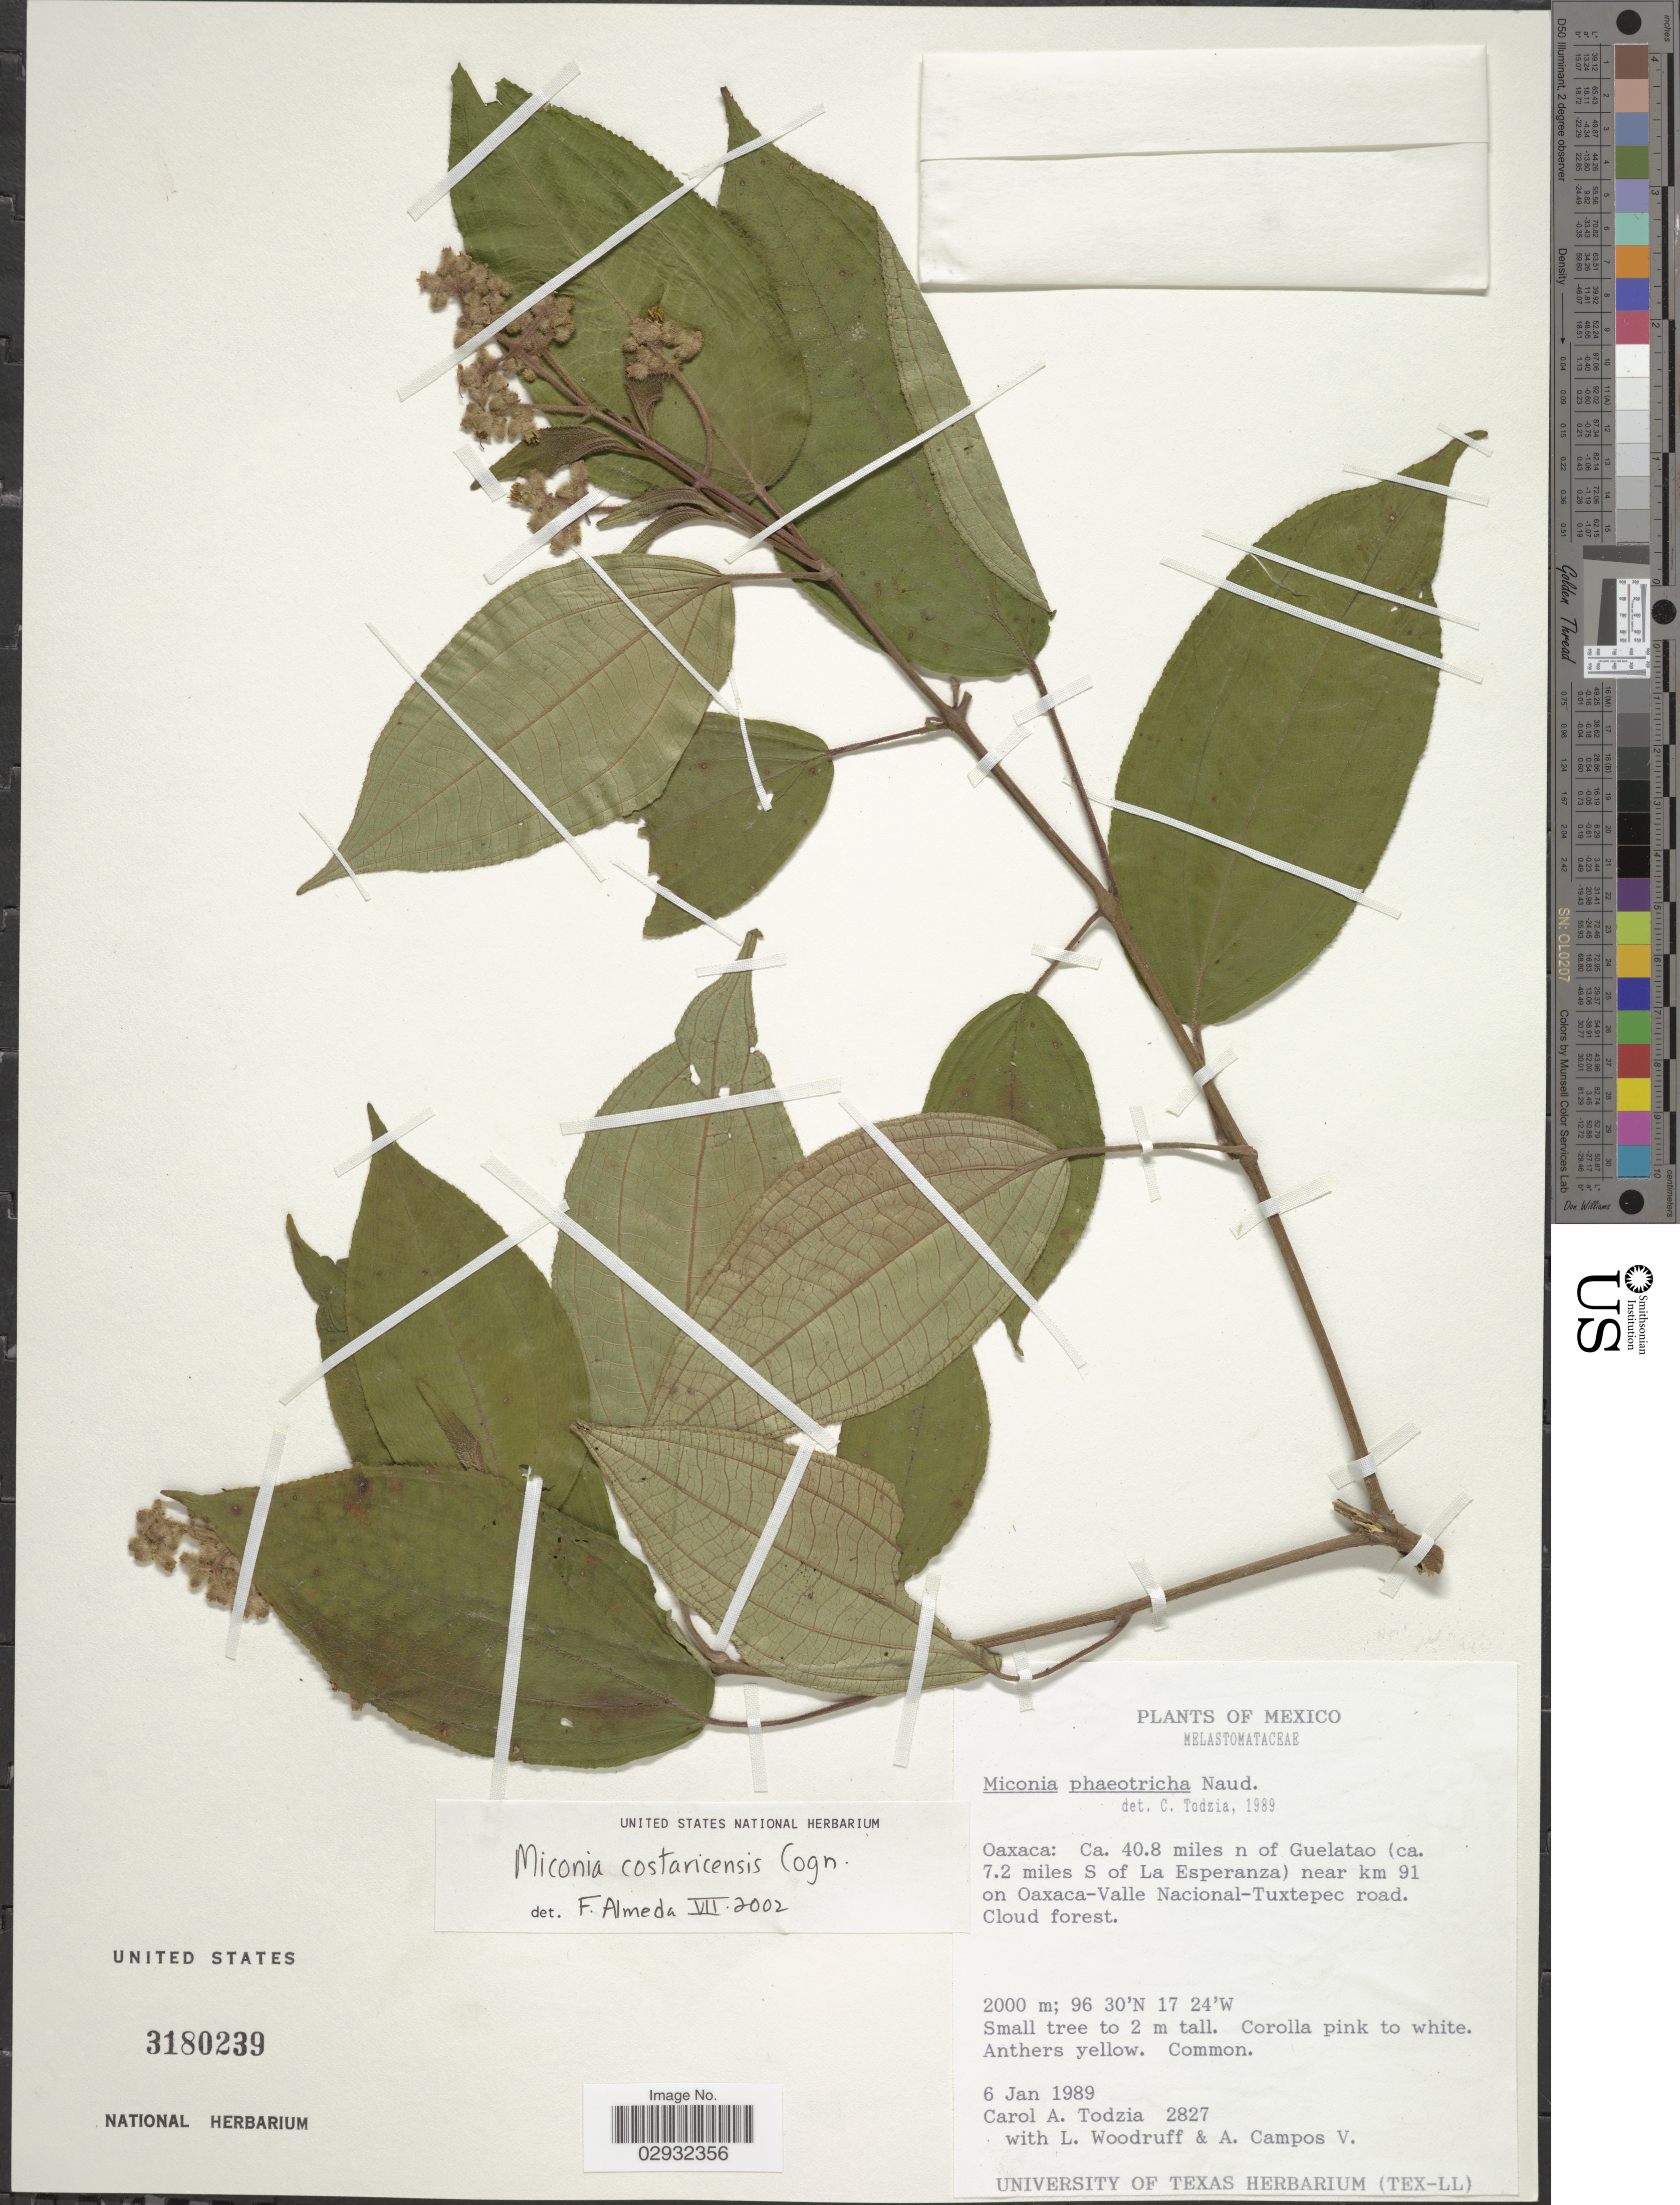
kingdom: Plantae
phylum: Tracheophyta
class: Magnoliopsida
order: Myrtales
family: Melastomataceae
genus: Miconia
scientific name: Miconia costaricensis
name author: Cogn.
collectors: C. A. Todzia, L. Woodruff & A. Campos V.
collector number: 2827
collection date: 1989-01-06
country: Mexico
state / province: Oaxaca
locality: Ca. 40.8 miles n of Guelatao (ca. 7.2 miles S of La Esperanza) near km 91 on Oaxaca-Valle Nacional-Tuxtepec road. Cloud forest.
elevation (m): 2000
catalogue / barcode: US 3180239